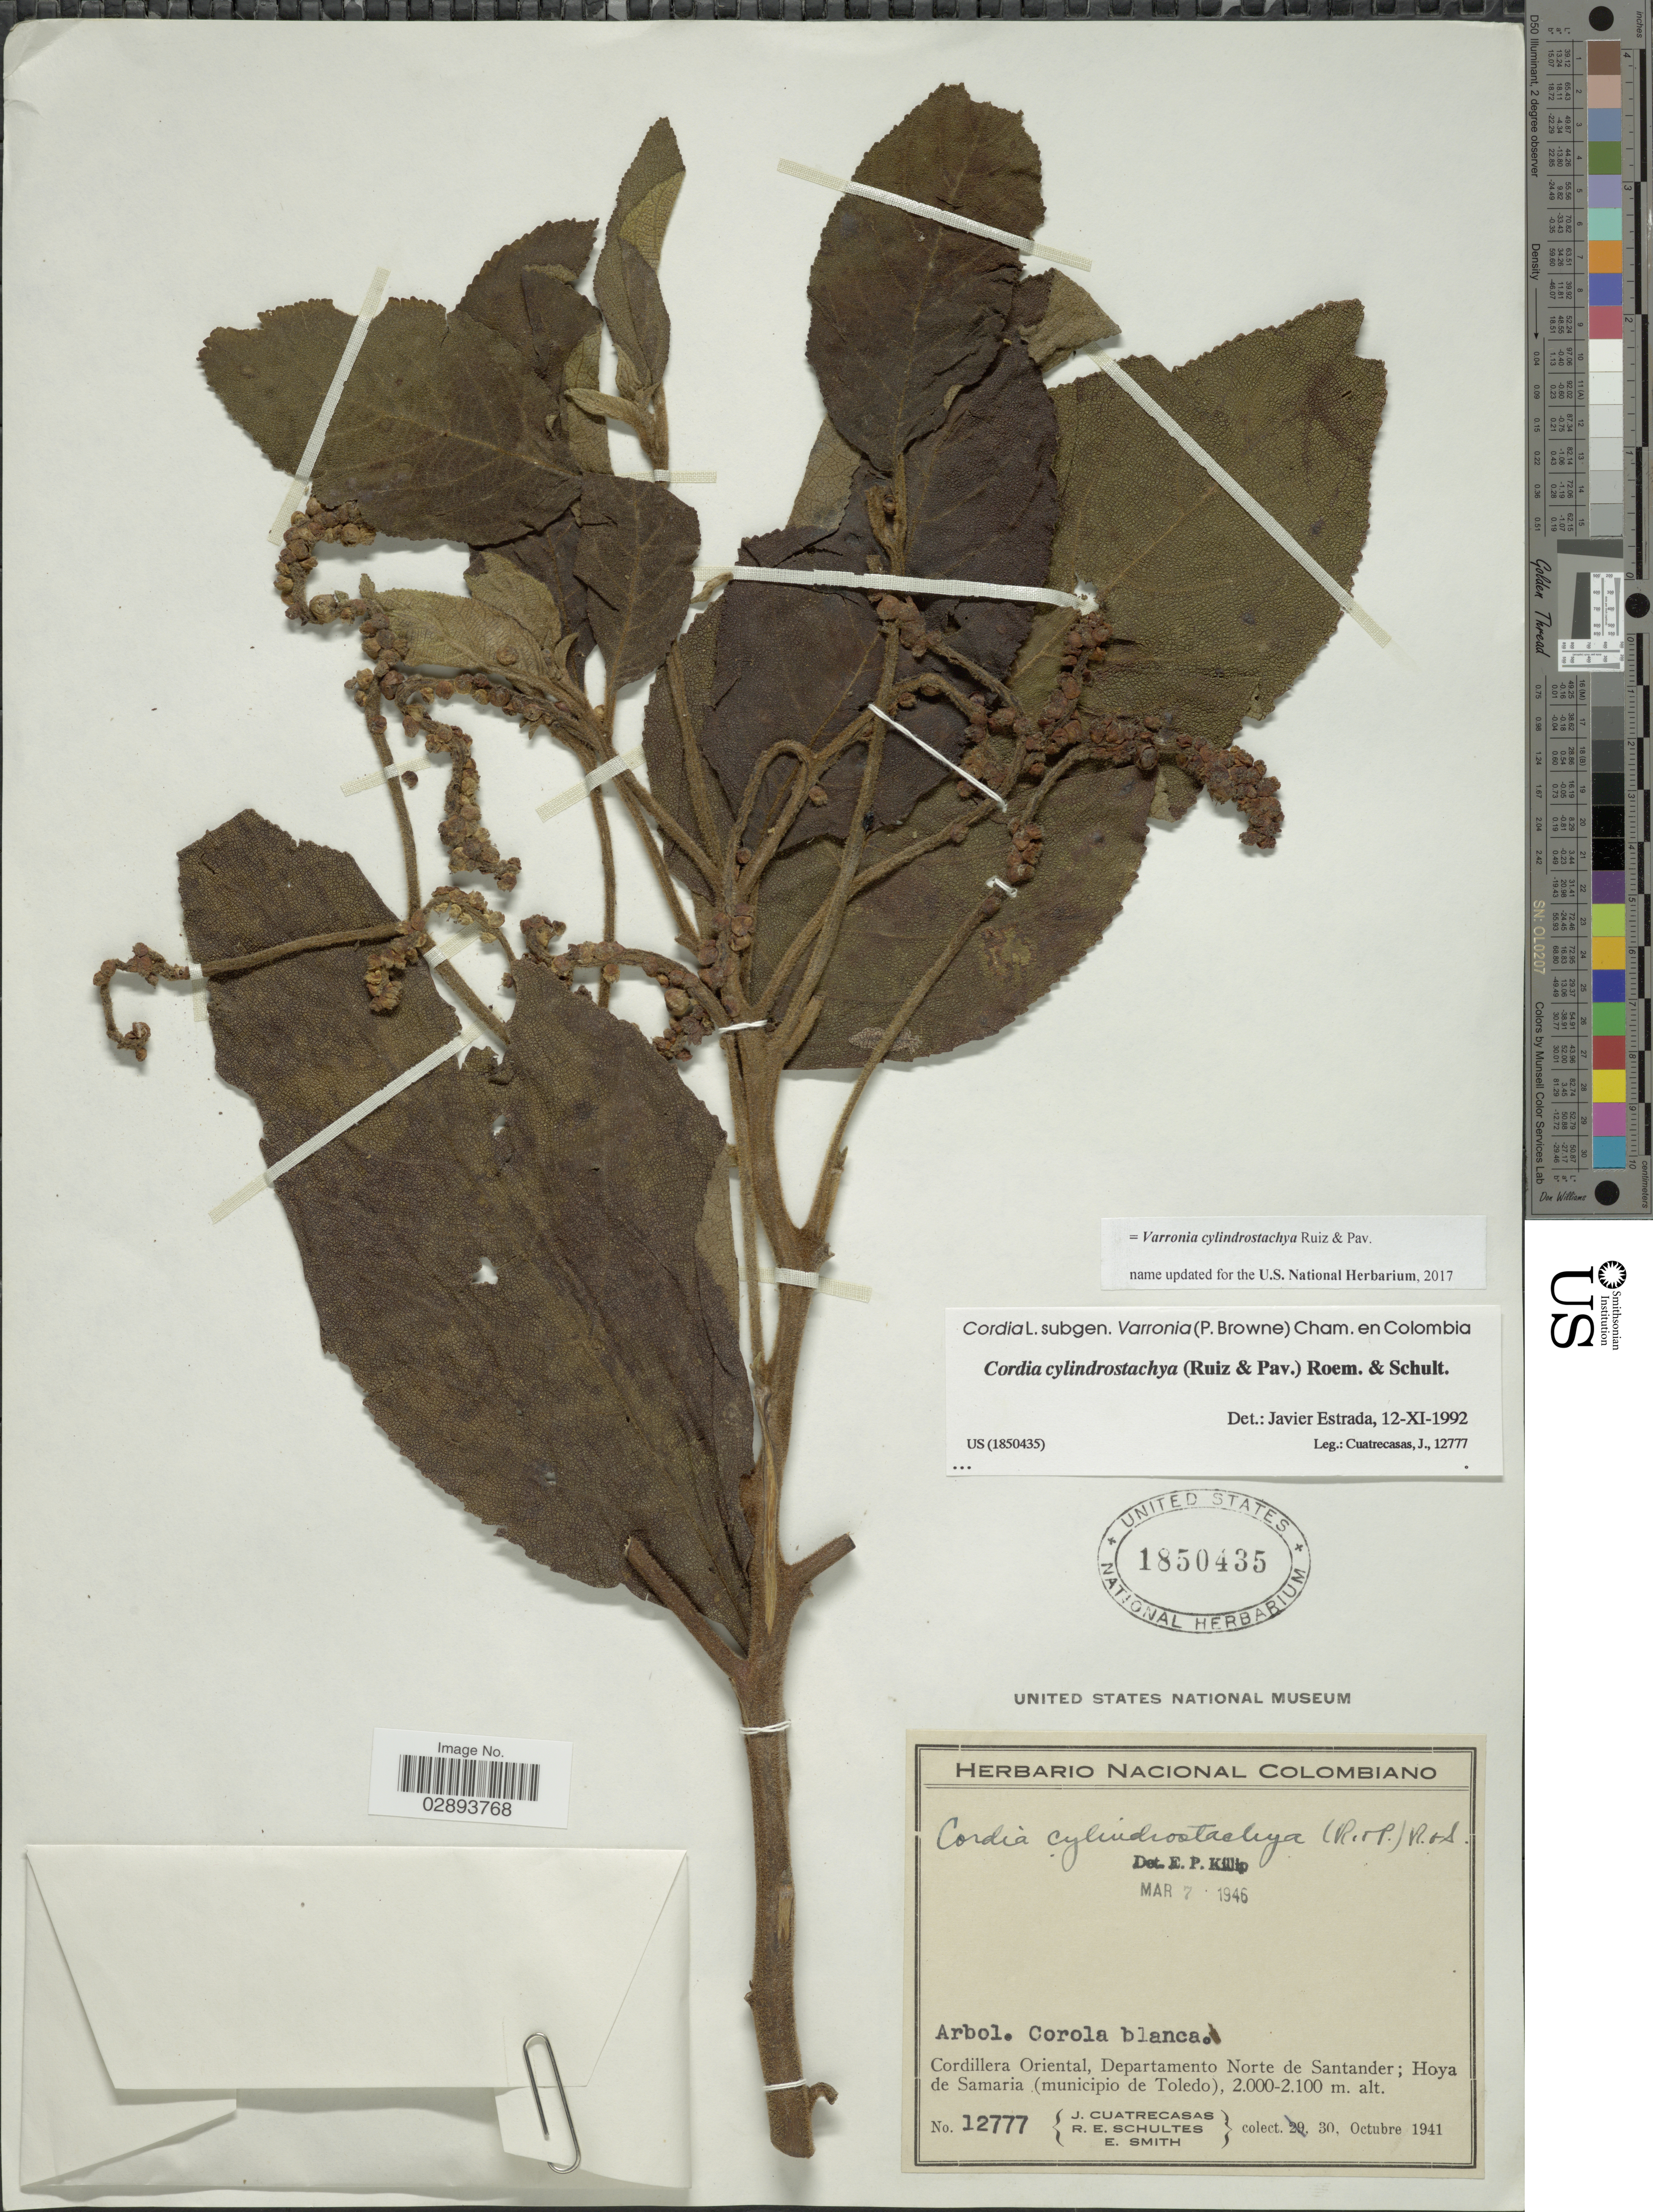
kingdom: Plantae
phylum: Tracheophyta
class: Magnoliopsida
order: Boraginales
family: Cordiaceae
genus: Varronia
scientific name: Varronia cylindrostachya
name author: Ruiz & Pav.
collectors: J. Cuatrecasas, R. E. Schultes & E. Smith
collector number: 12777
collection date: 1941-10-30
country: Colombia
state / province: Norte de Santander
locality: Cordillera Oriental, Departamento Norte de Santander, Hoya de Samaria (municipio de Toledo).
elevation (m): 2000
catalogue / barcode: US 1850435